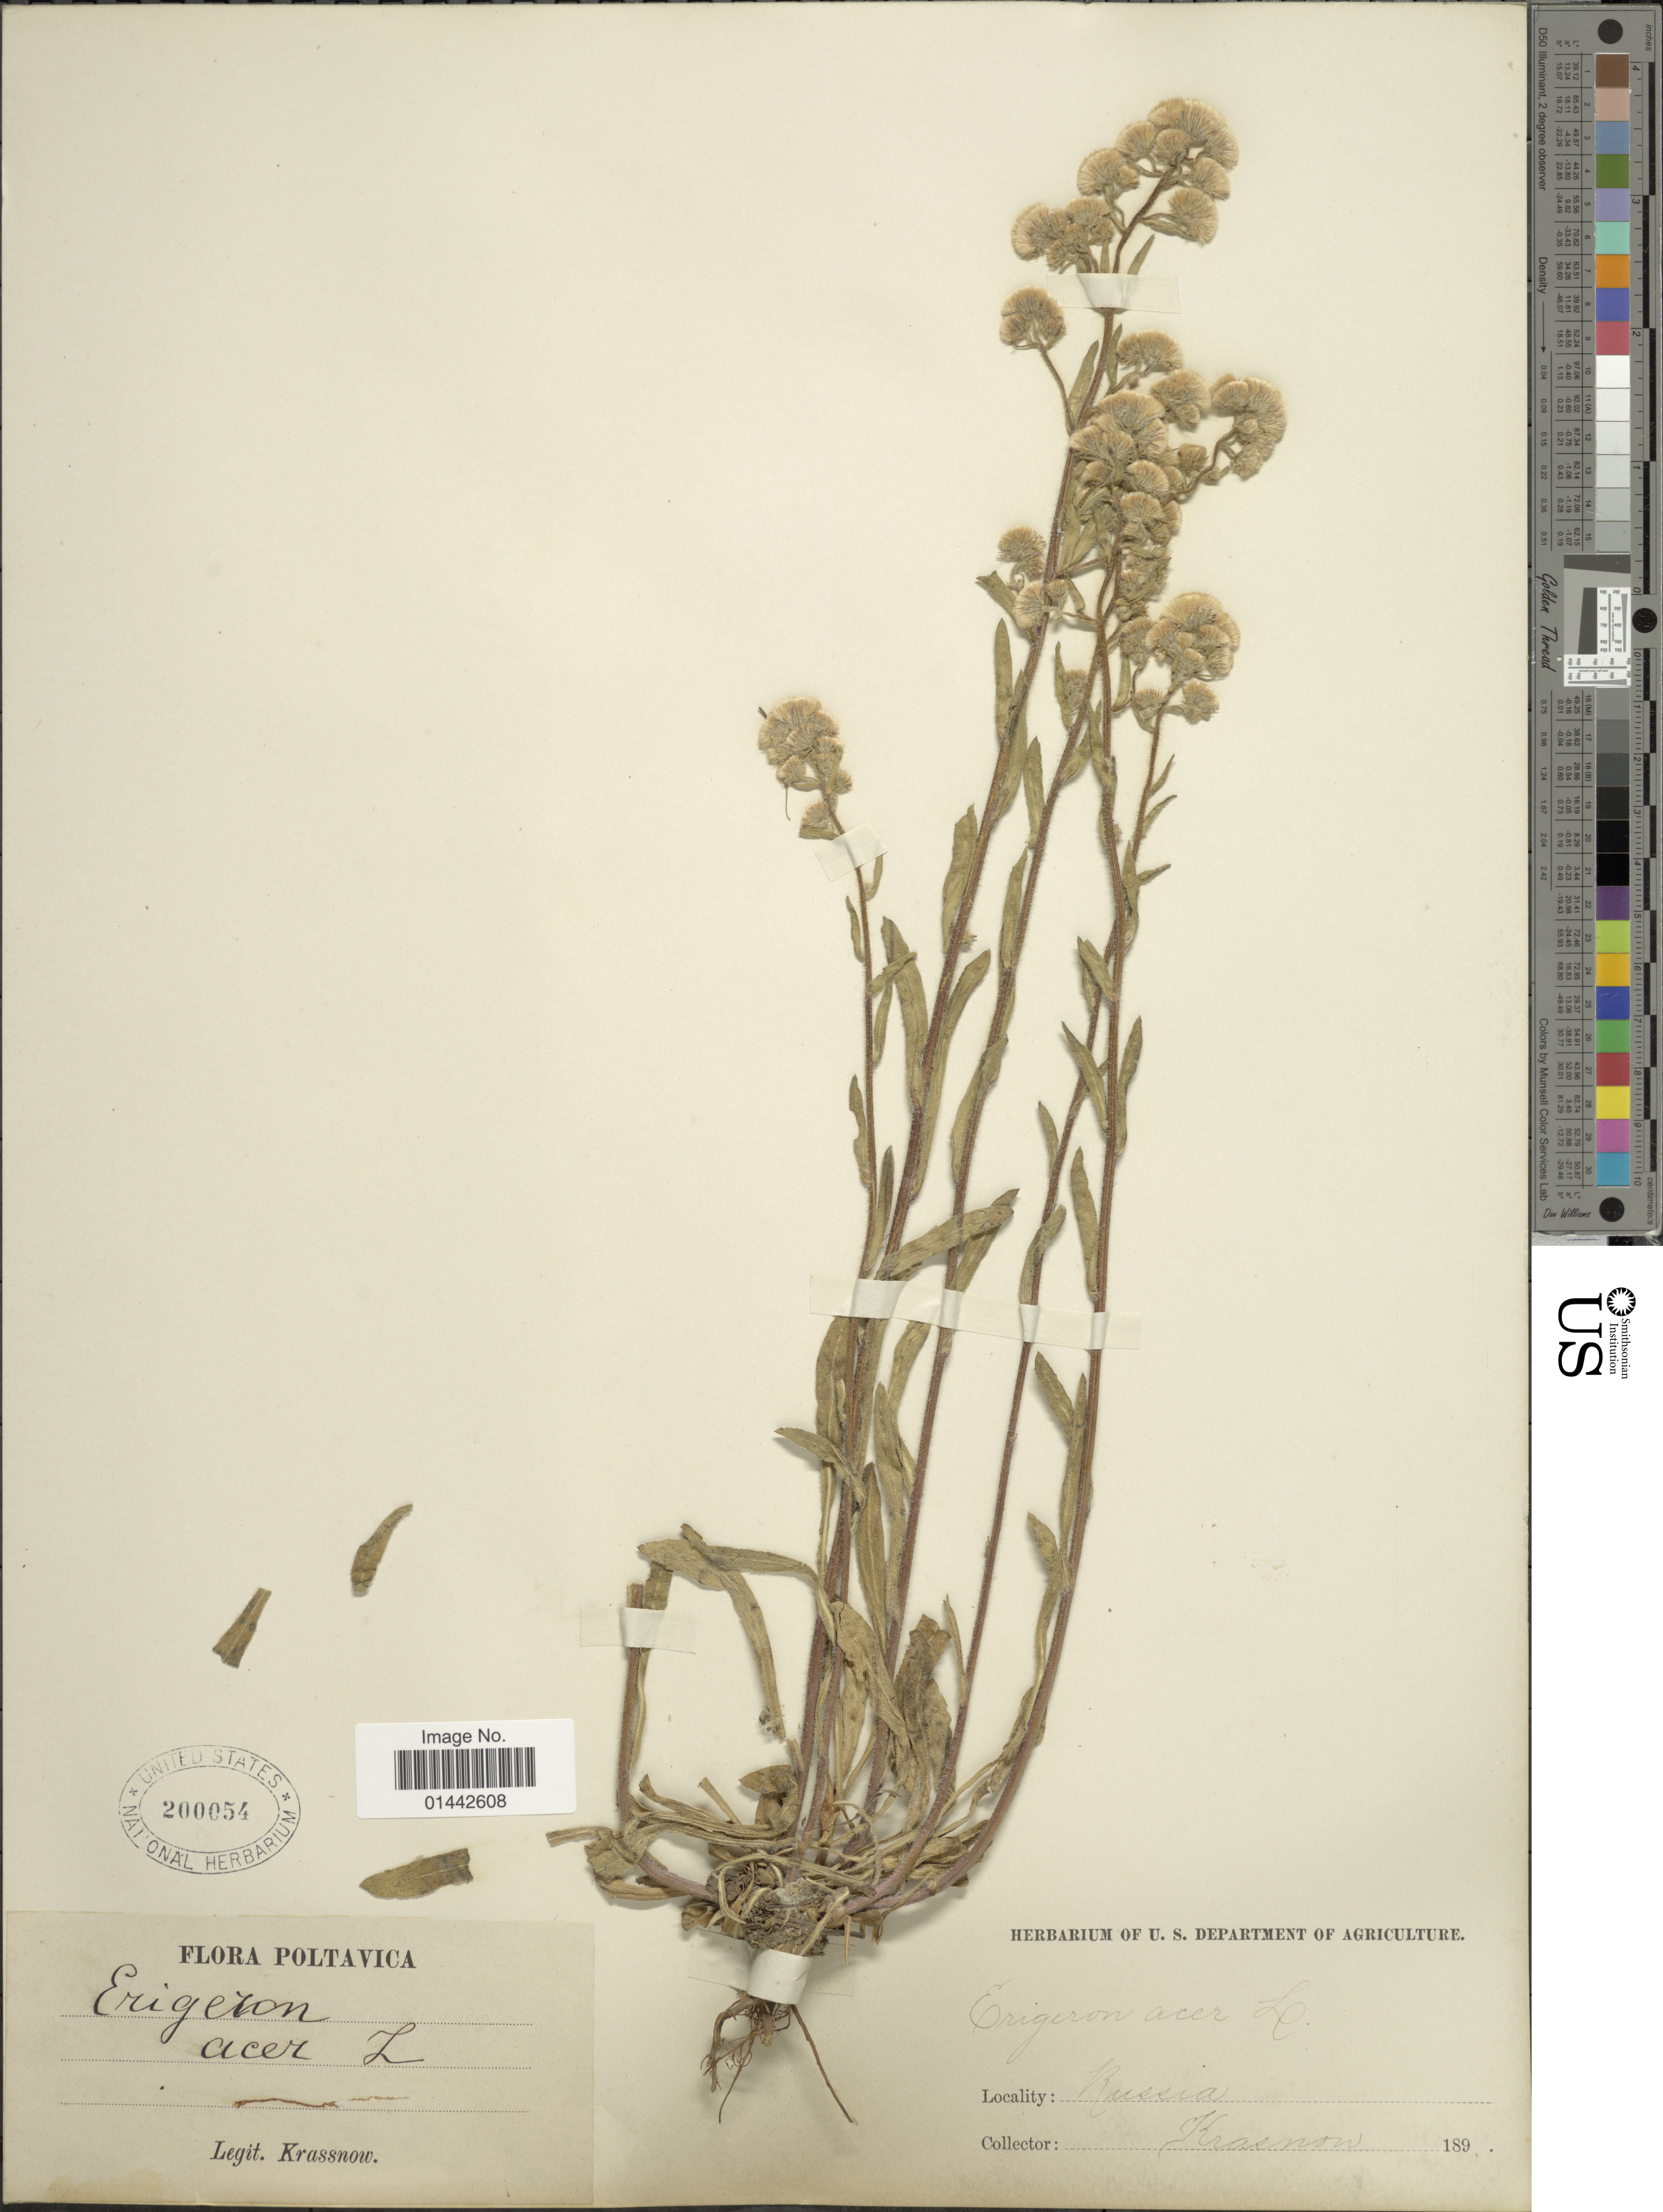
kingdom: Plantae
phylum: Tracheophyta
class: Magnoliopsida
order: Asterales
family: Asteraceae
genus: Erigeron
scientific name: Erigeron acris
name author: L.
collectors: -. Krassnow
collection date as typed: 189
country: Ukraine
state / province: Poltava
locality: Poltavica.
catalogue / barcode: US 200054